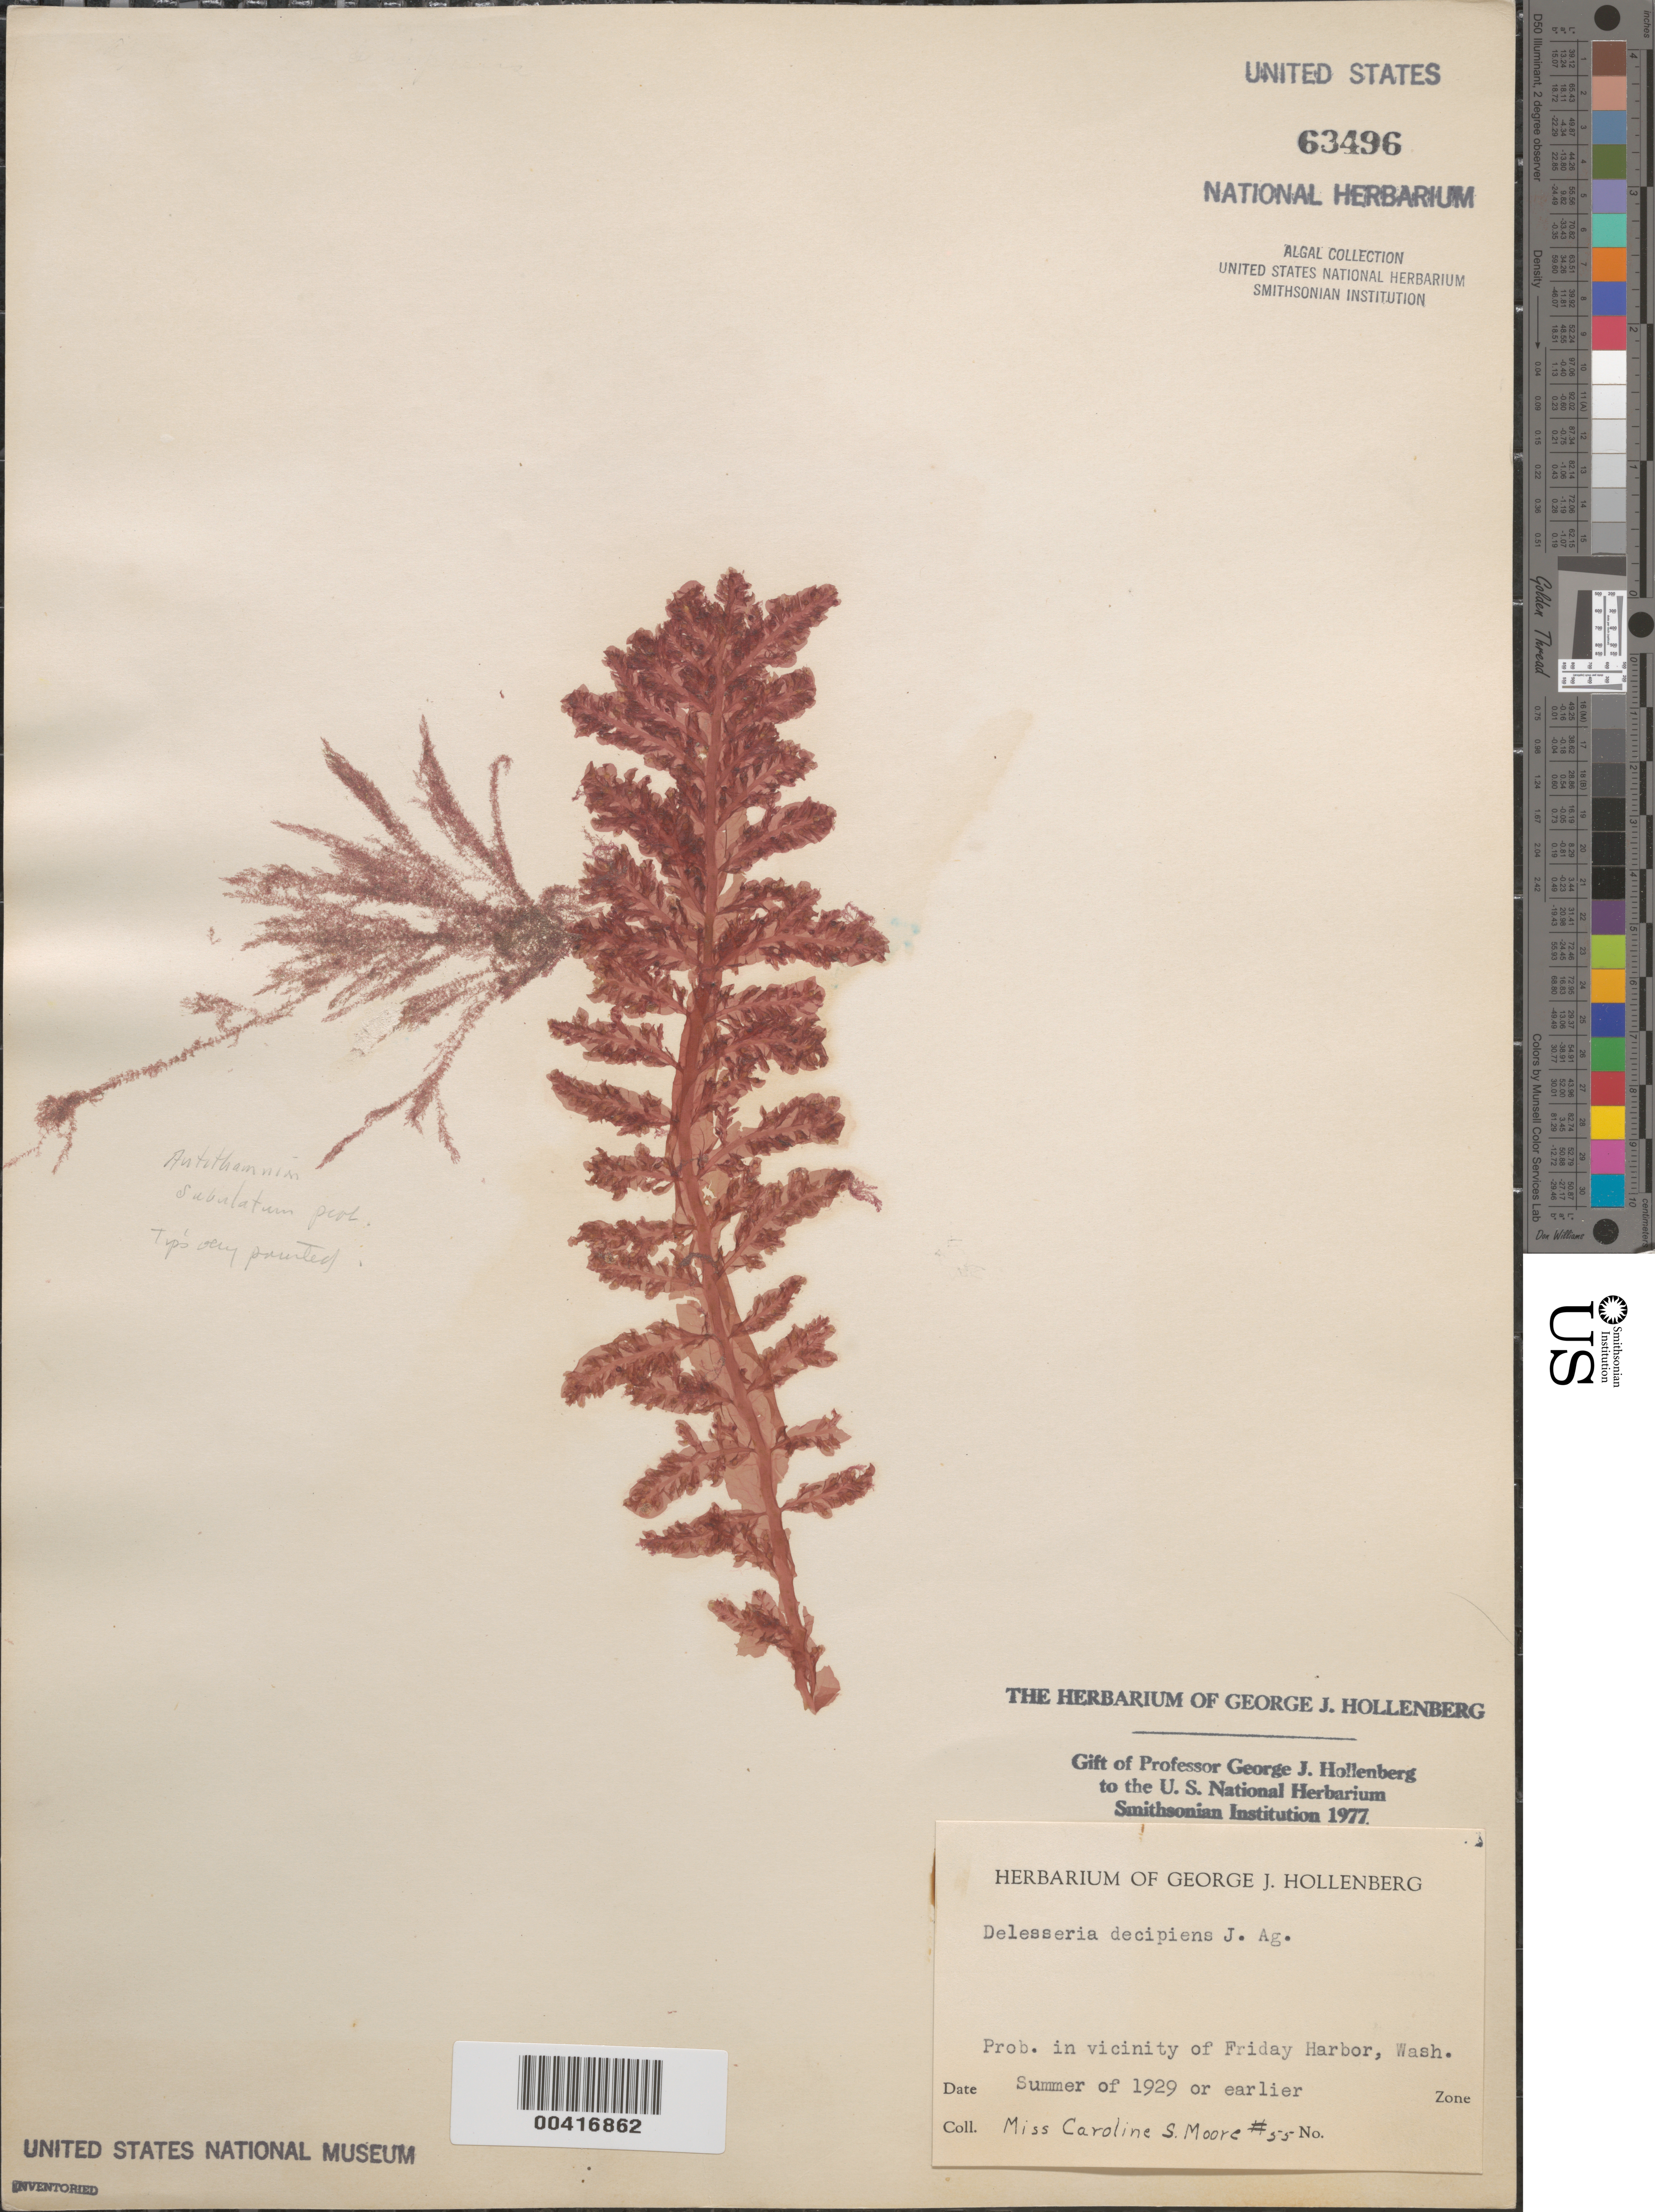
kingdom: Plantae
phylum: Rhodophyta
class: Florideophyceae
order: Ceramiales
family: Delesseriaceae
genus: Cumathamnion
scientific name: Cumathamnion decipiens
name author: (J. Agardh) M.J. Wynne & G.W. Saunders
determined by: Algae name updating Project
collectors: C. Moore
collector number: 55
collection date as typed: Sum 1929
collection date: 1929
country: United States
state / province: Washington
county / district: San Juan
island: San Juan Island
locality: Probably Friday Harbor area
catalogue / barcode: US 63496